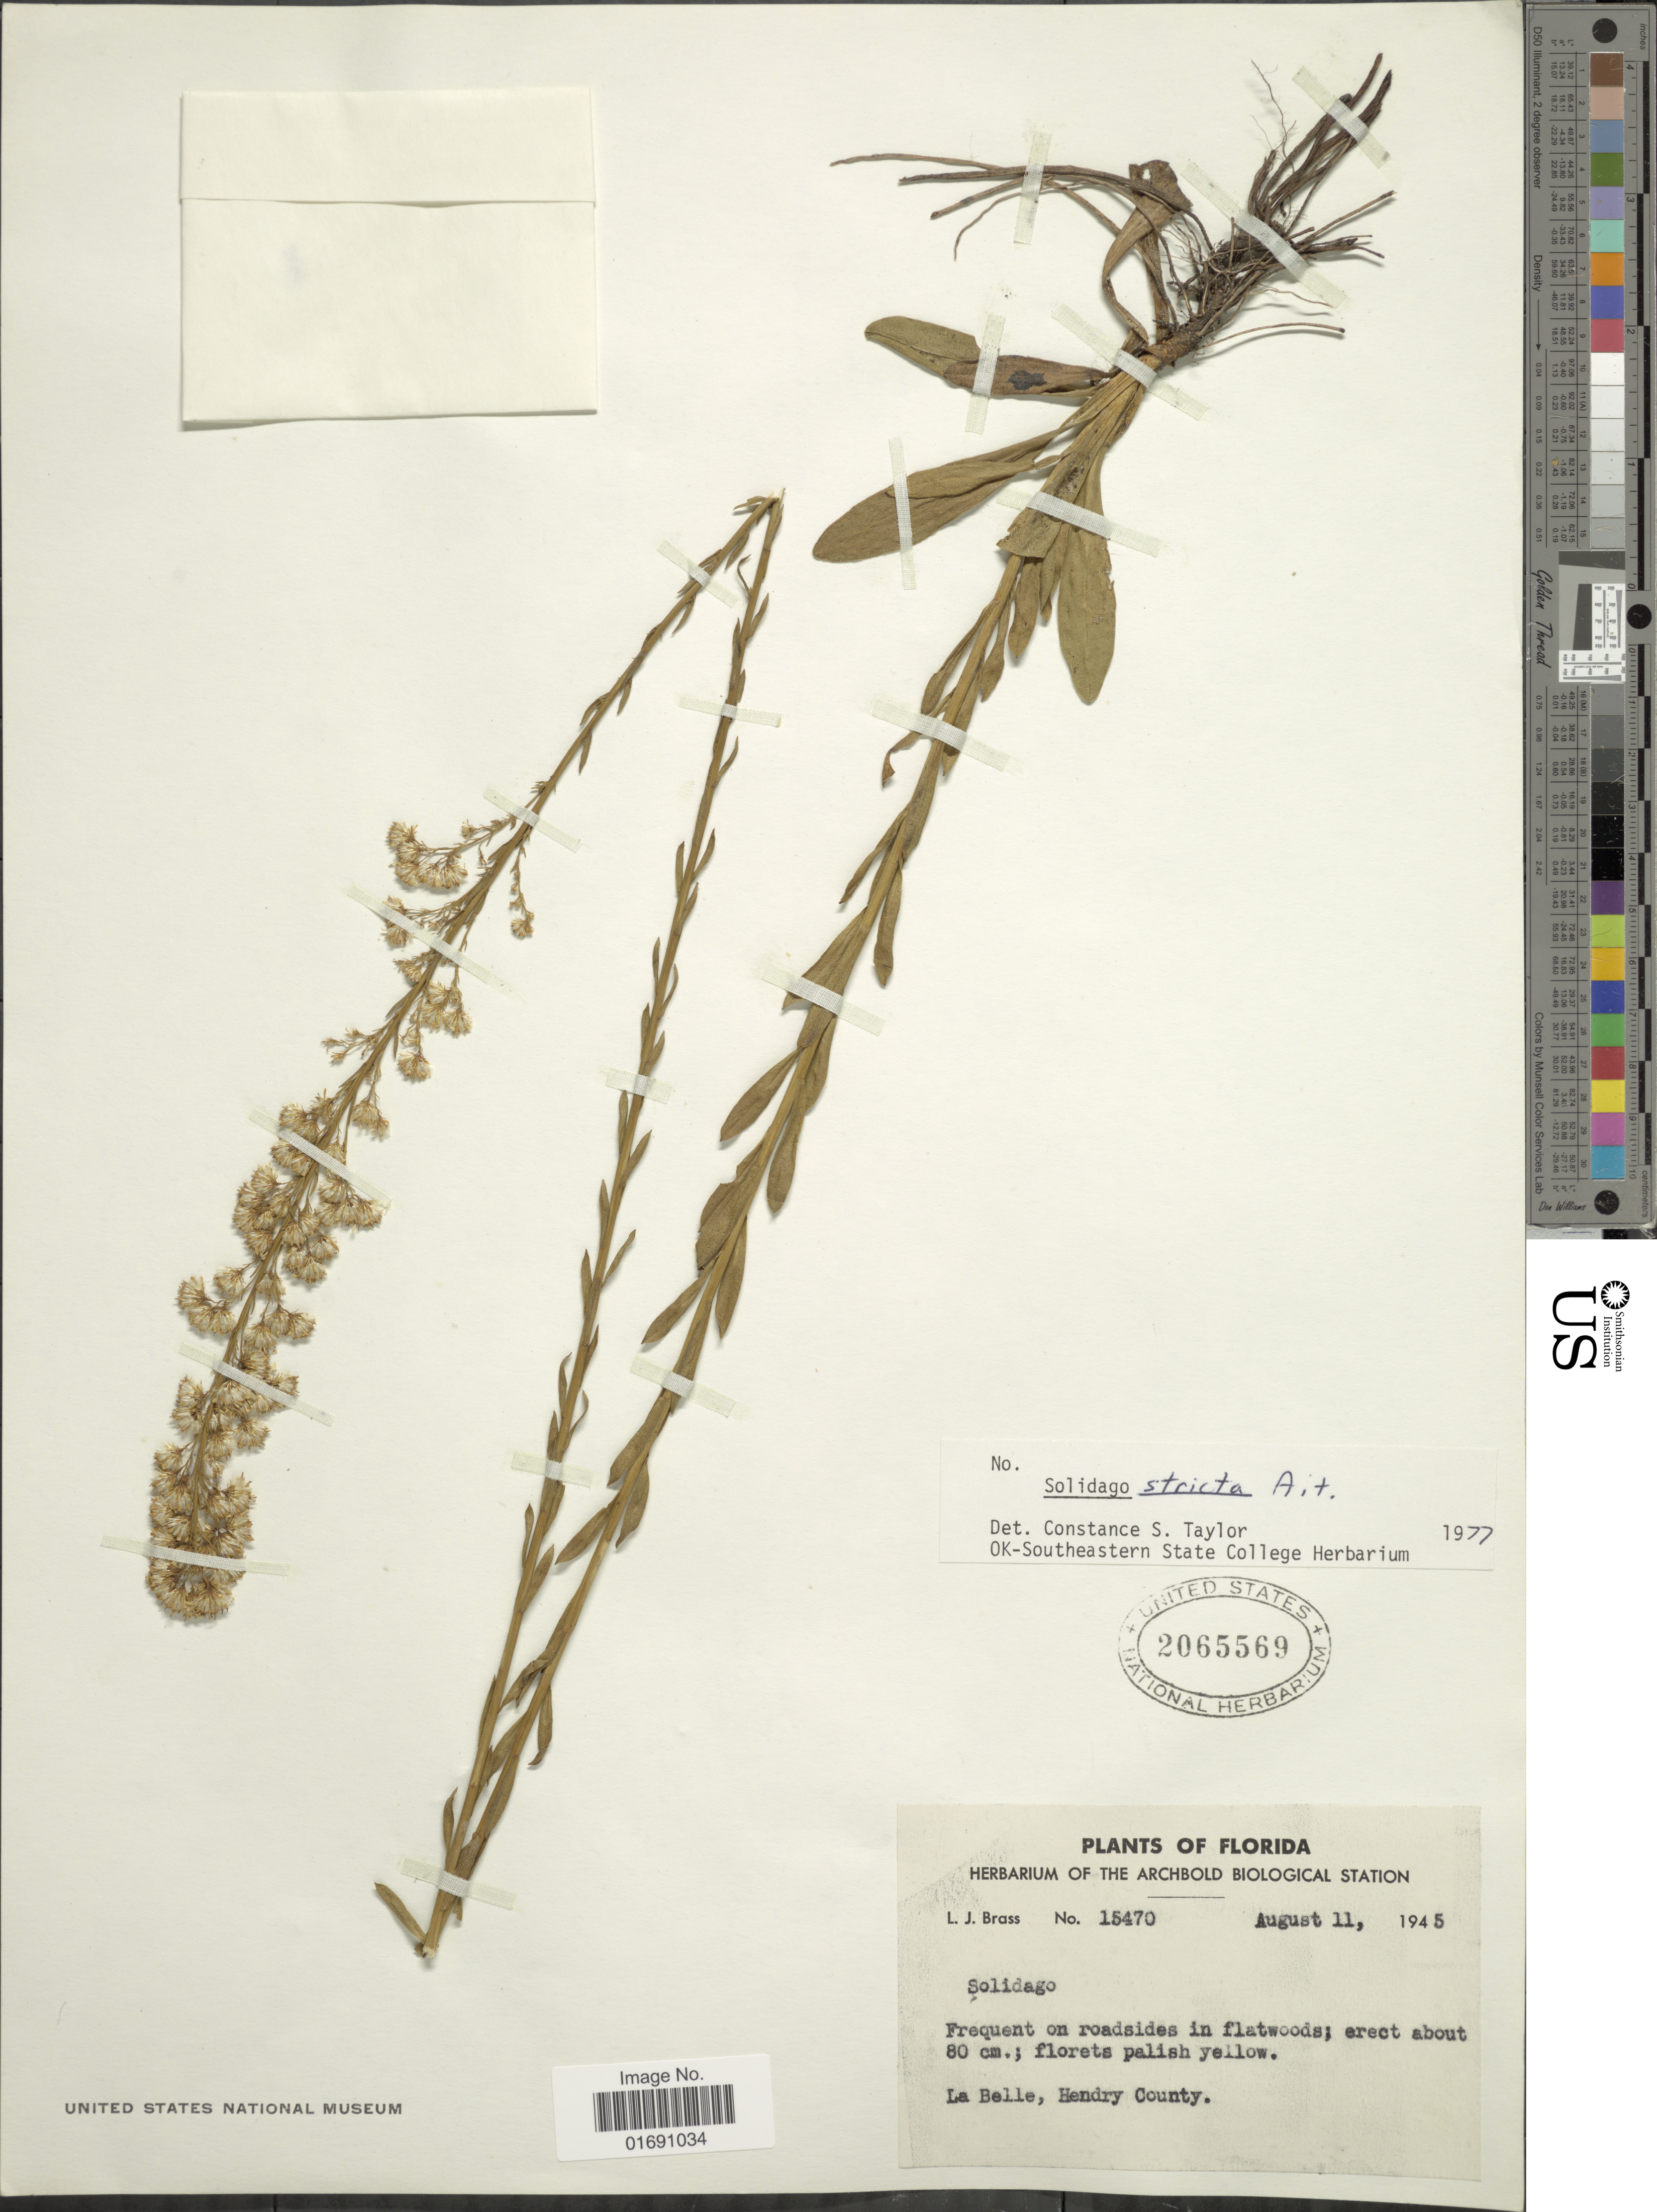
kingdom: Plantae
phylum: Tracheophyta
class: Magnoliopsida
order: Asterales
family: Asteraceae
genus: Solidago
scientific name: Solidago stricta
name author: Aiton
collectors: L. J. Brass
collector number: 15470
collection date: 1945-08-11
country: United States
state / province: Florida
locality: Frequent on roadsides in flatwoods, La Belle, Hendry County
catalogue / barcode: US 2065569